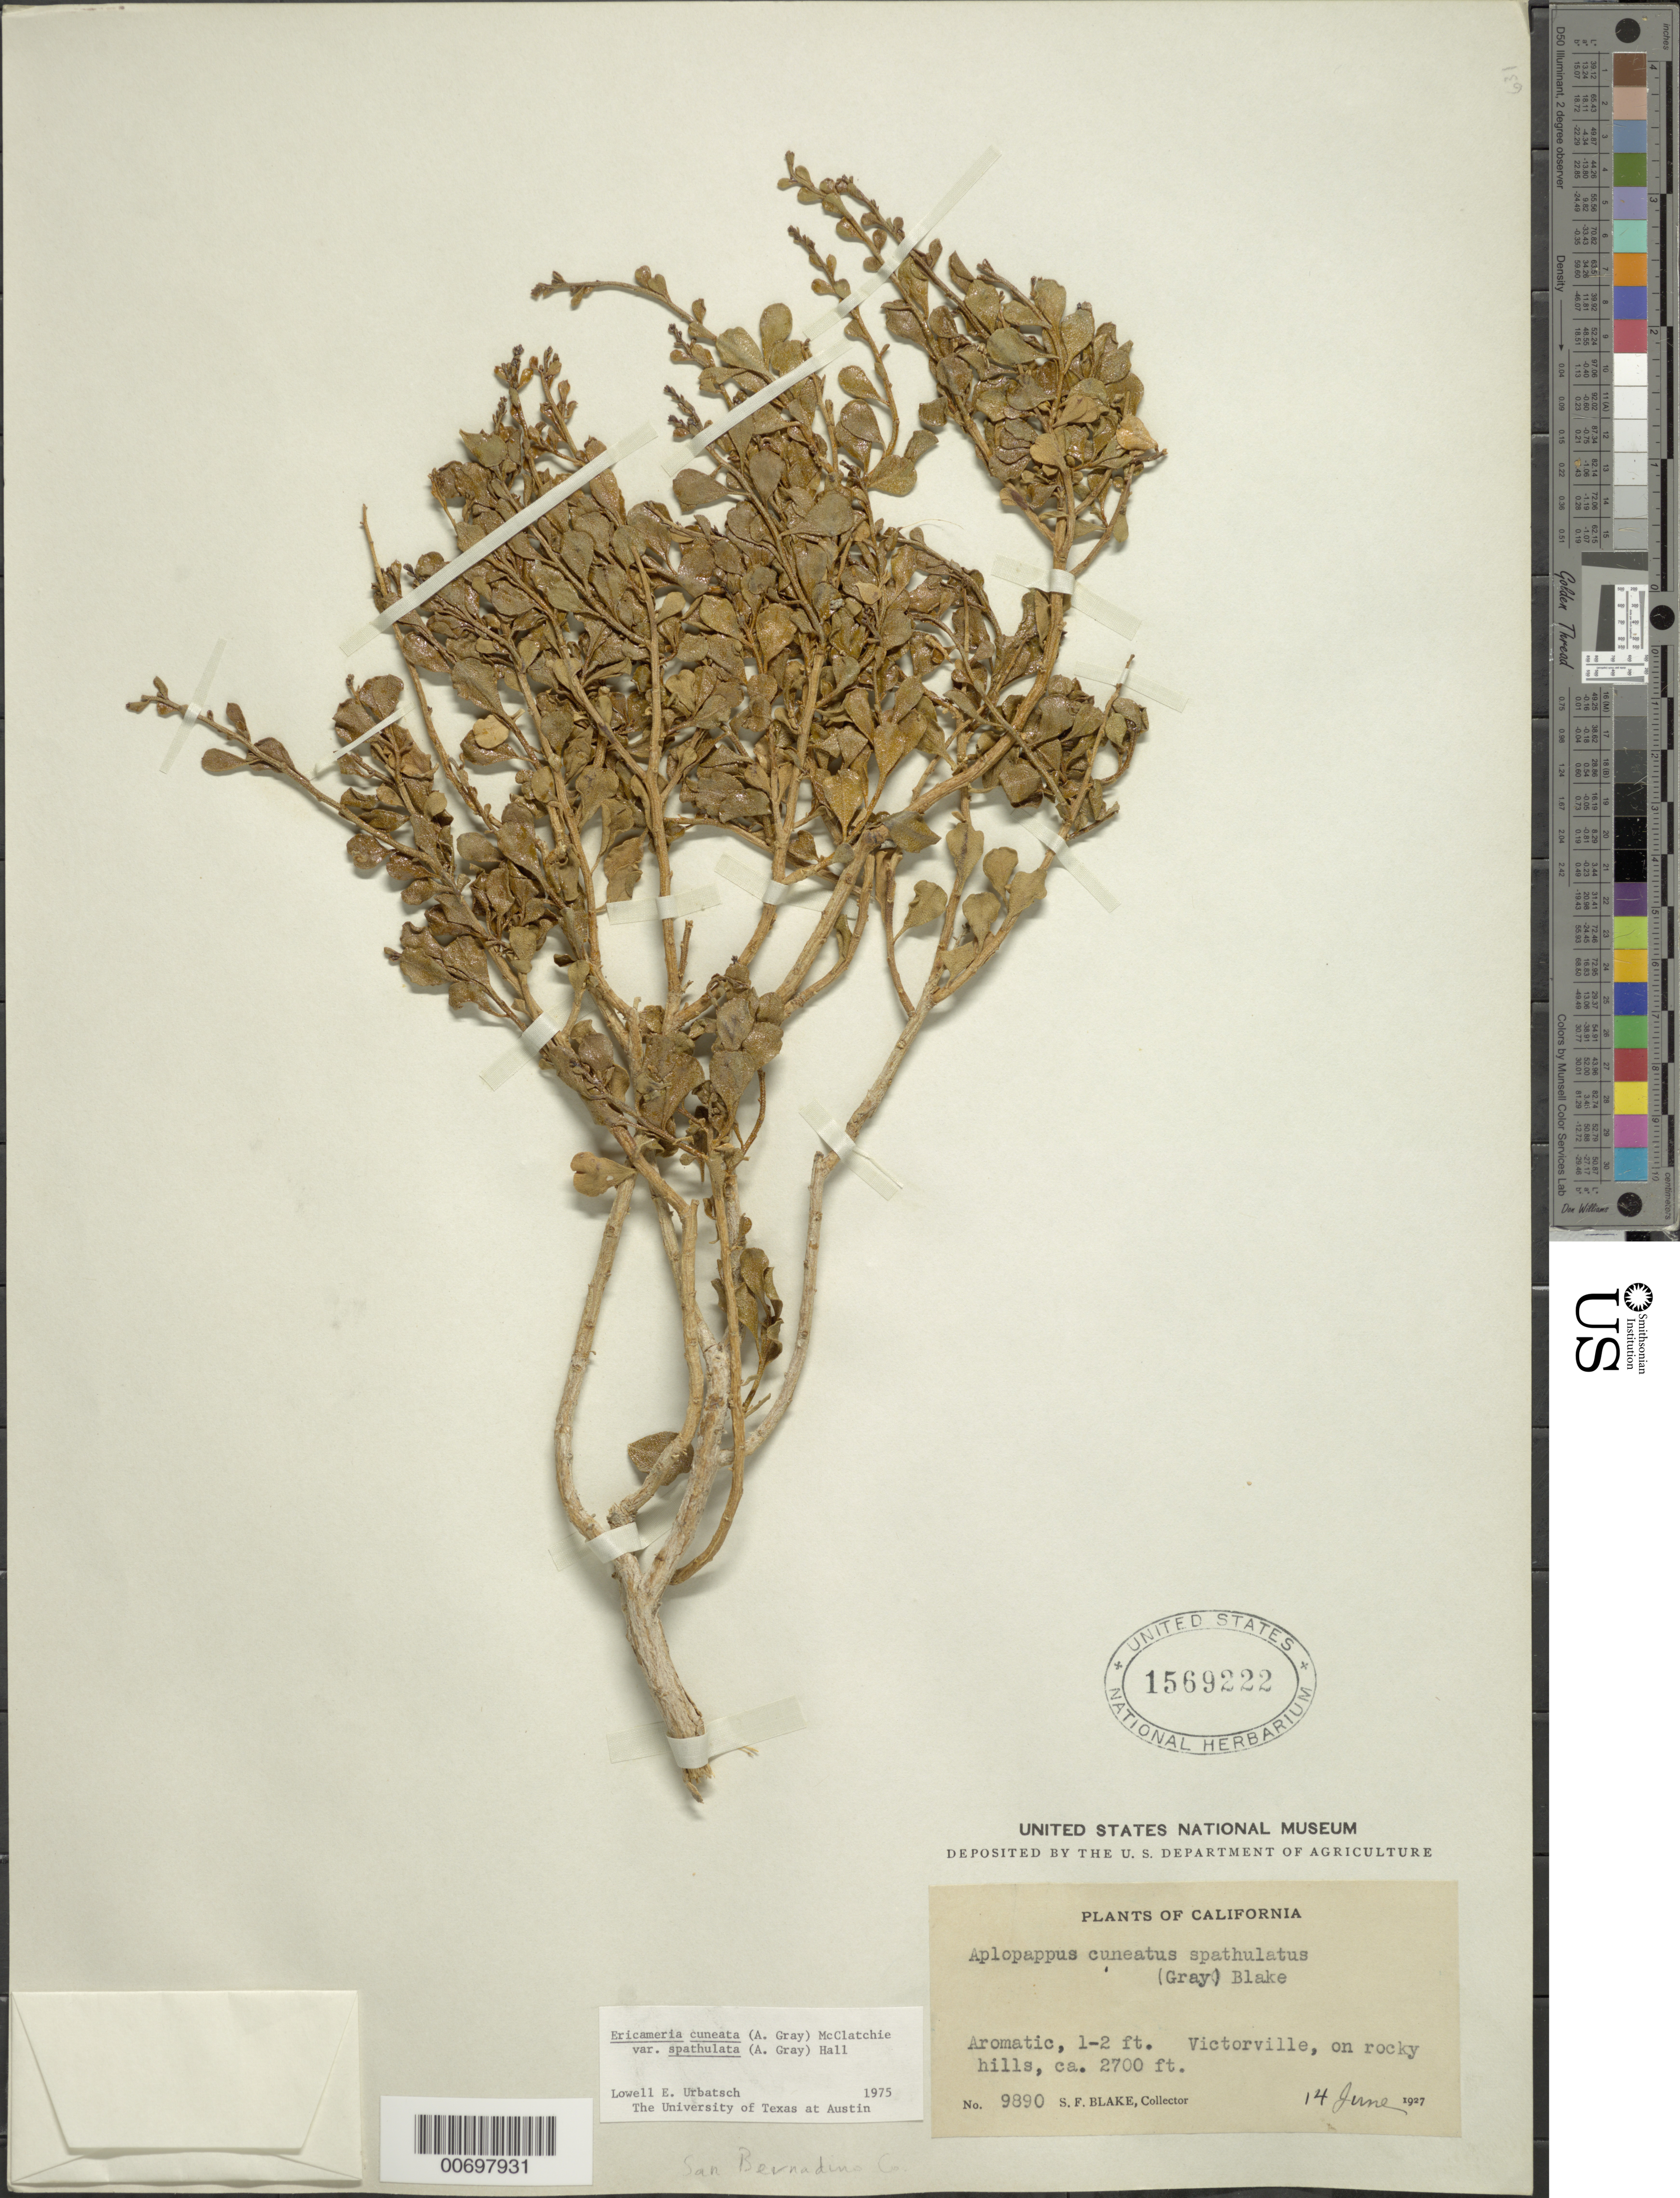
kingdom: Plantae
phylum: Tracheophyta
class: Magnoliopsida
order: Asterales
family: Asteraceae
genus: Ericameria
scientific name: Ericameria cuneata var. spathulata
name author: (A. Gray) H.M. Hall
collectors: S. Blake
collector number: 9890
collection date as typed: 14 Jun 1927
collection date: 1927-06-14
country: United States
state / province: California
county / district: San Barnadino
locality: Victorville, on rocky hills.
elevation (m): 823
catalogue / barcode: US 1569222